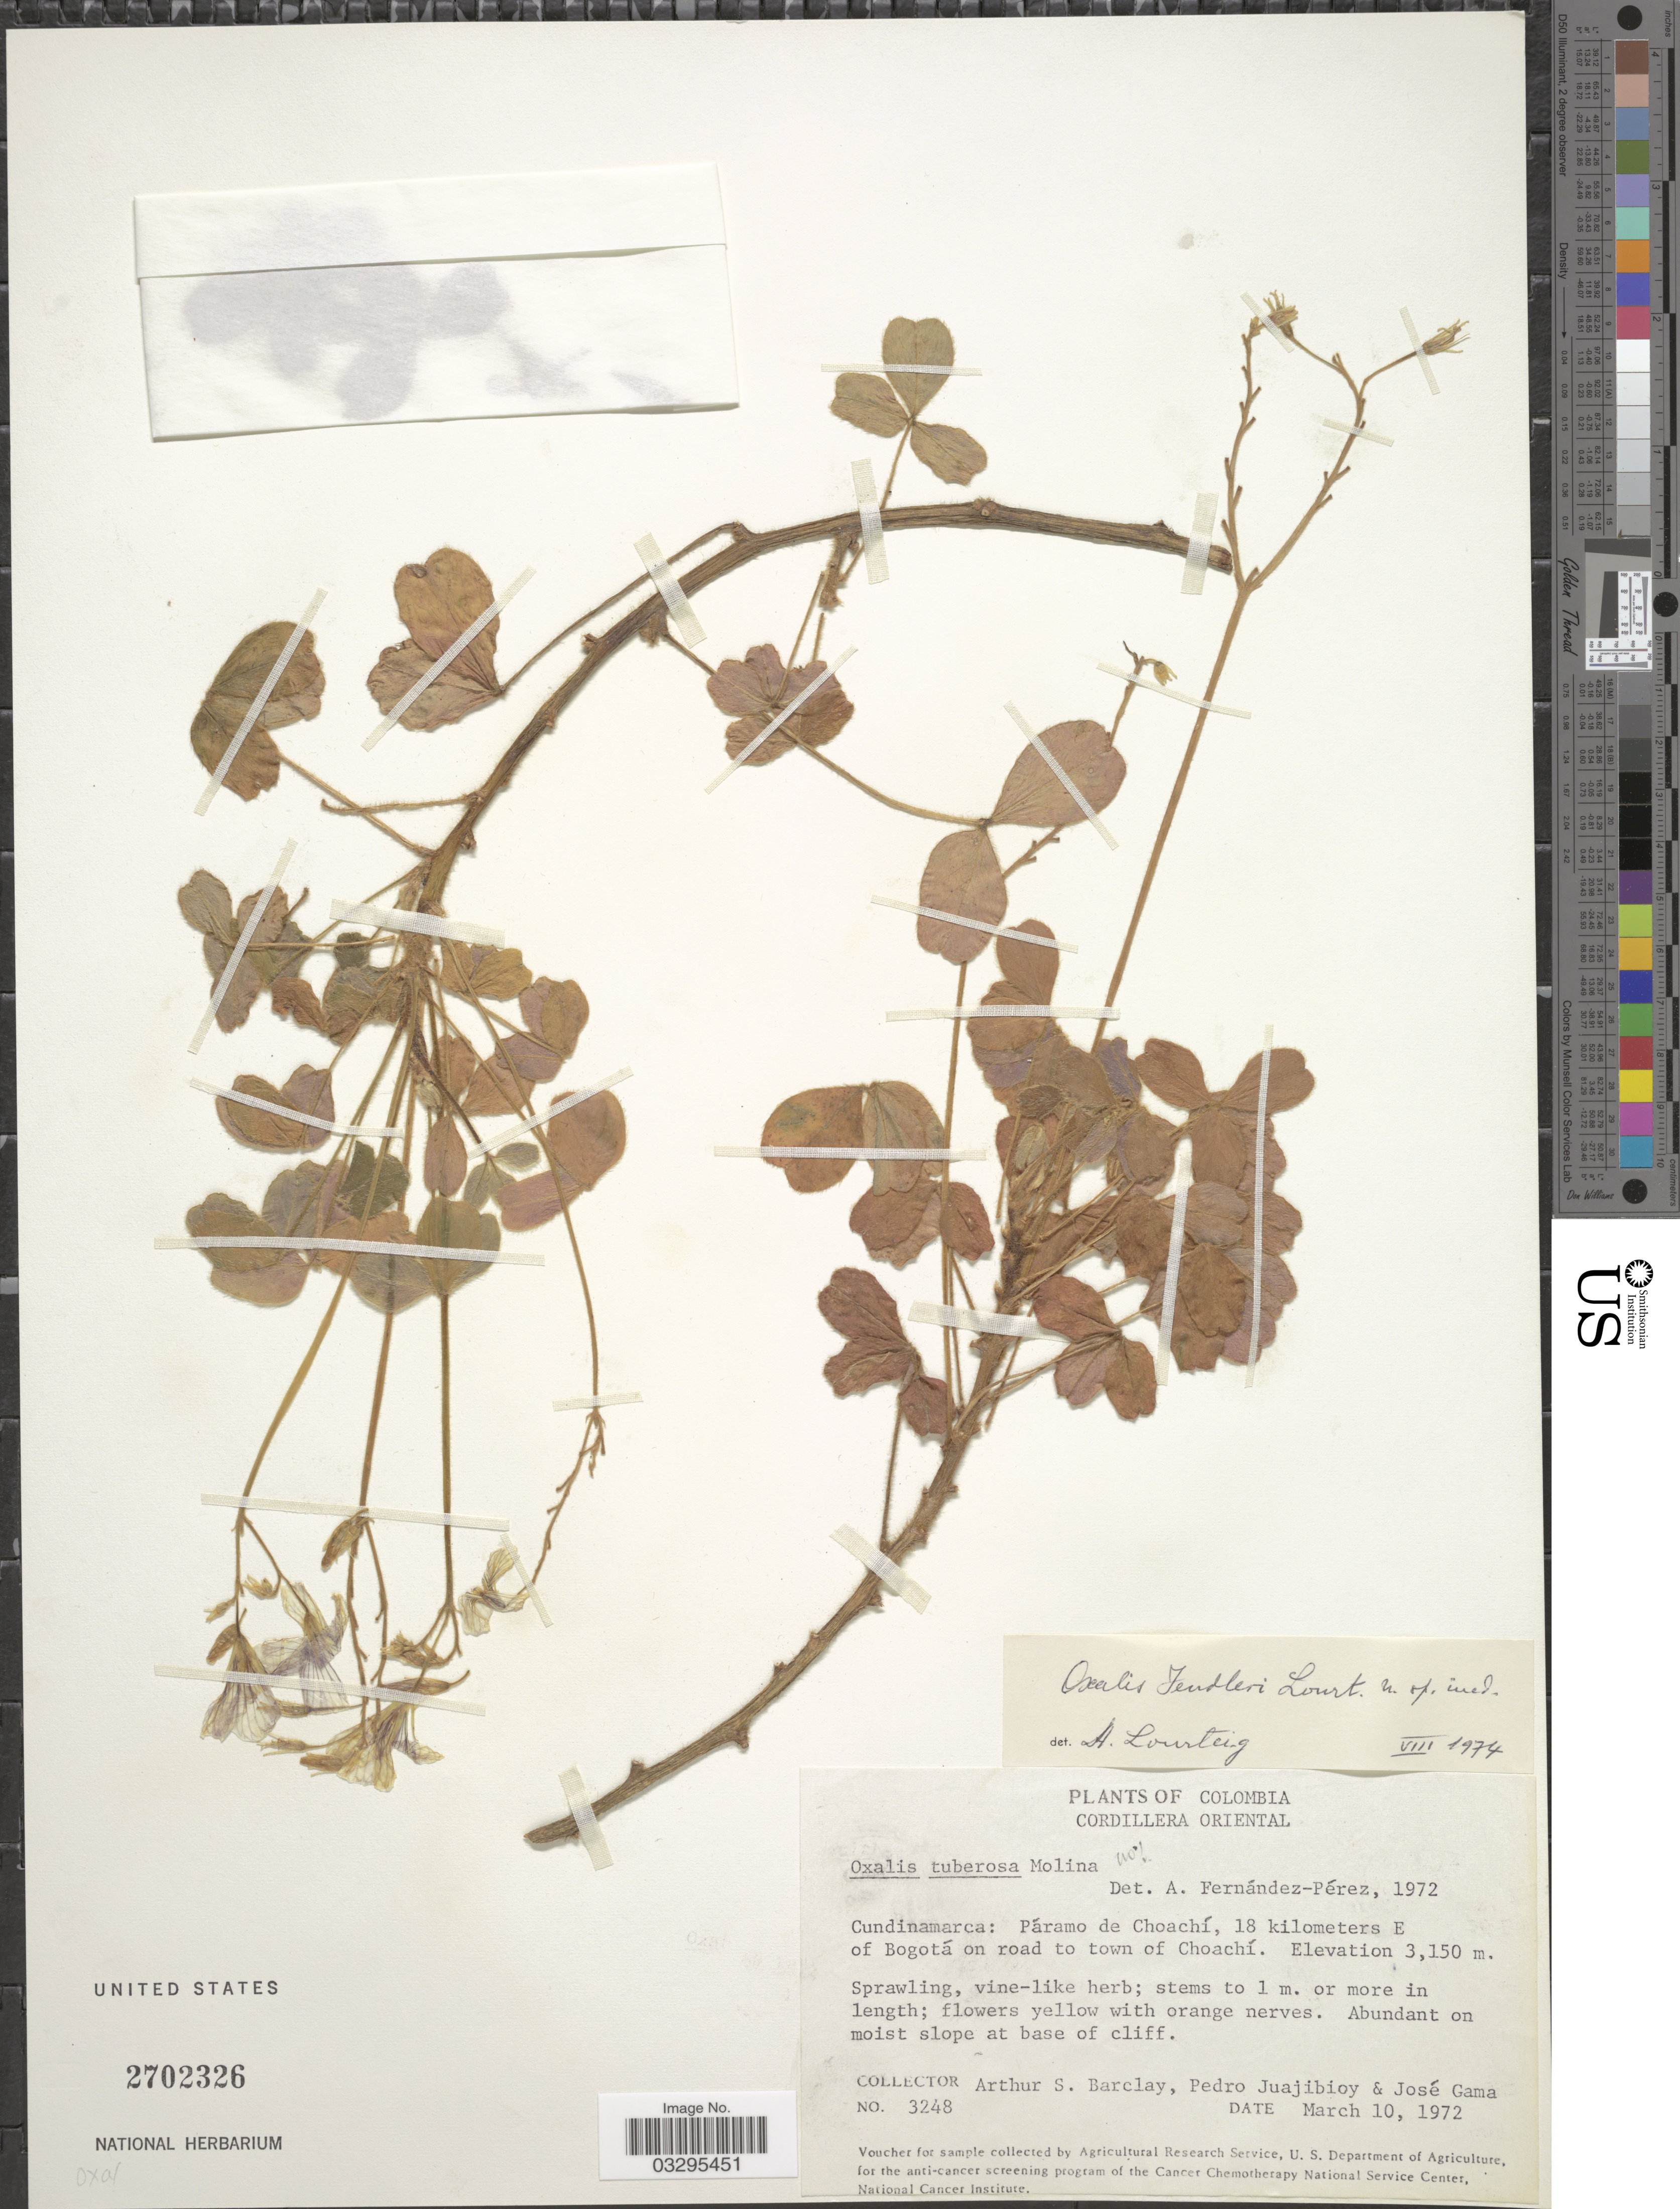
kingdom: Plantae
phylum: Tracheophyta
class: Magnoliopsida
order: Oxalidales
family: Oxalidaceae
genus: Oxalis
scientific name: Oxalis fendleri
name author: Lourteig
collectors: A. S. Barclay, P. Juajibioy & J. Gama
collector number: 3248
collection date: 1972-03-10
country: Colombia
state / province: Cundinamarca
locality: Cordillera Oriental. Páramo de Choachí, 18 kilometers E of Bogotá on road to town of Choachí.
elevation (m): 3150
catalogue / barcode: US 2702326